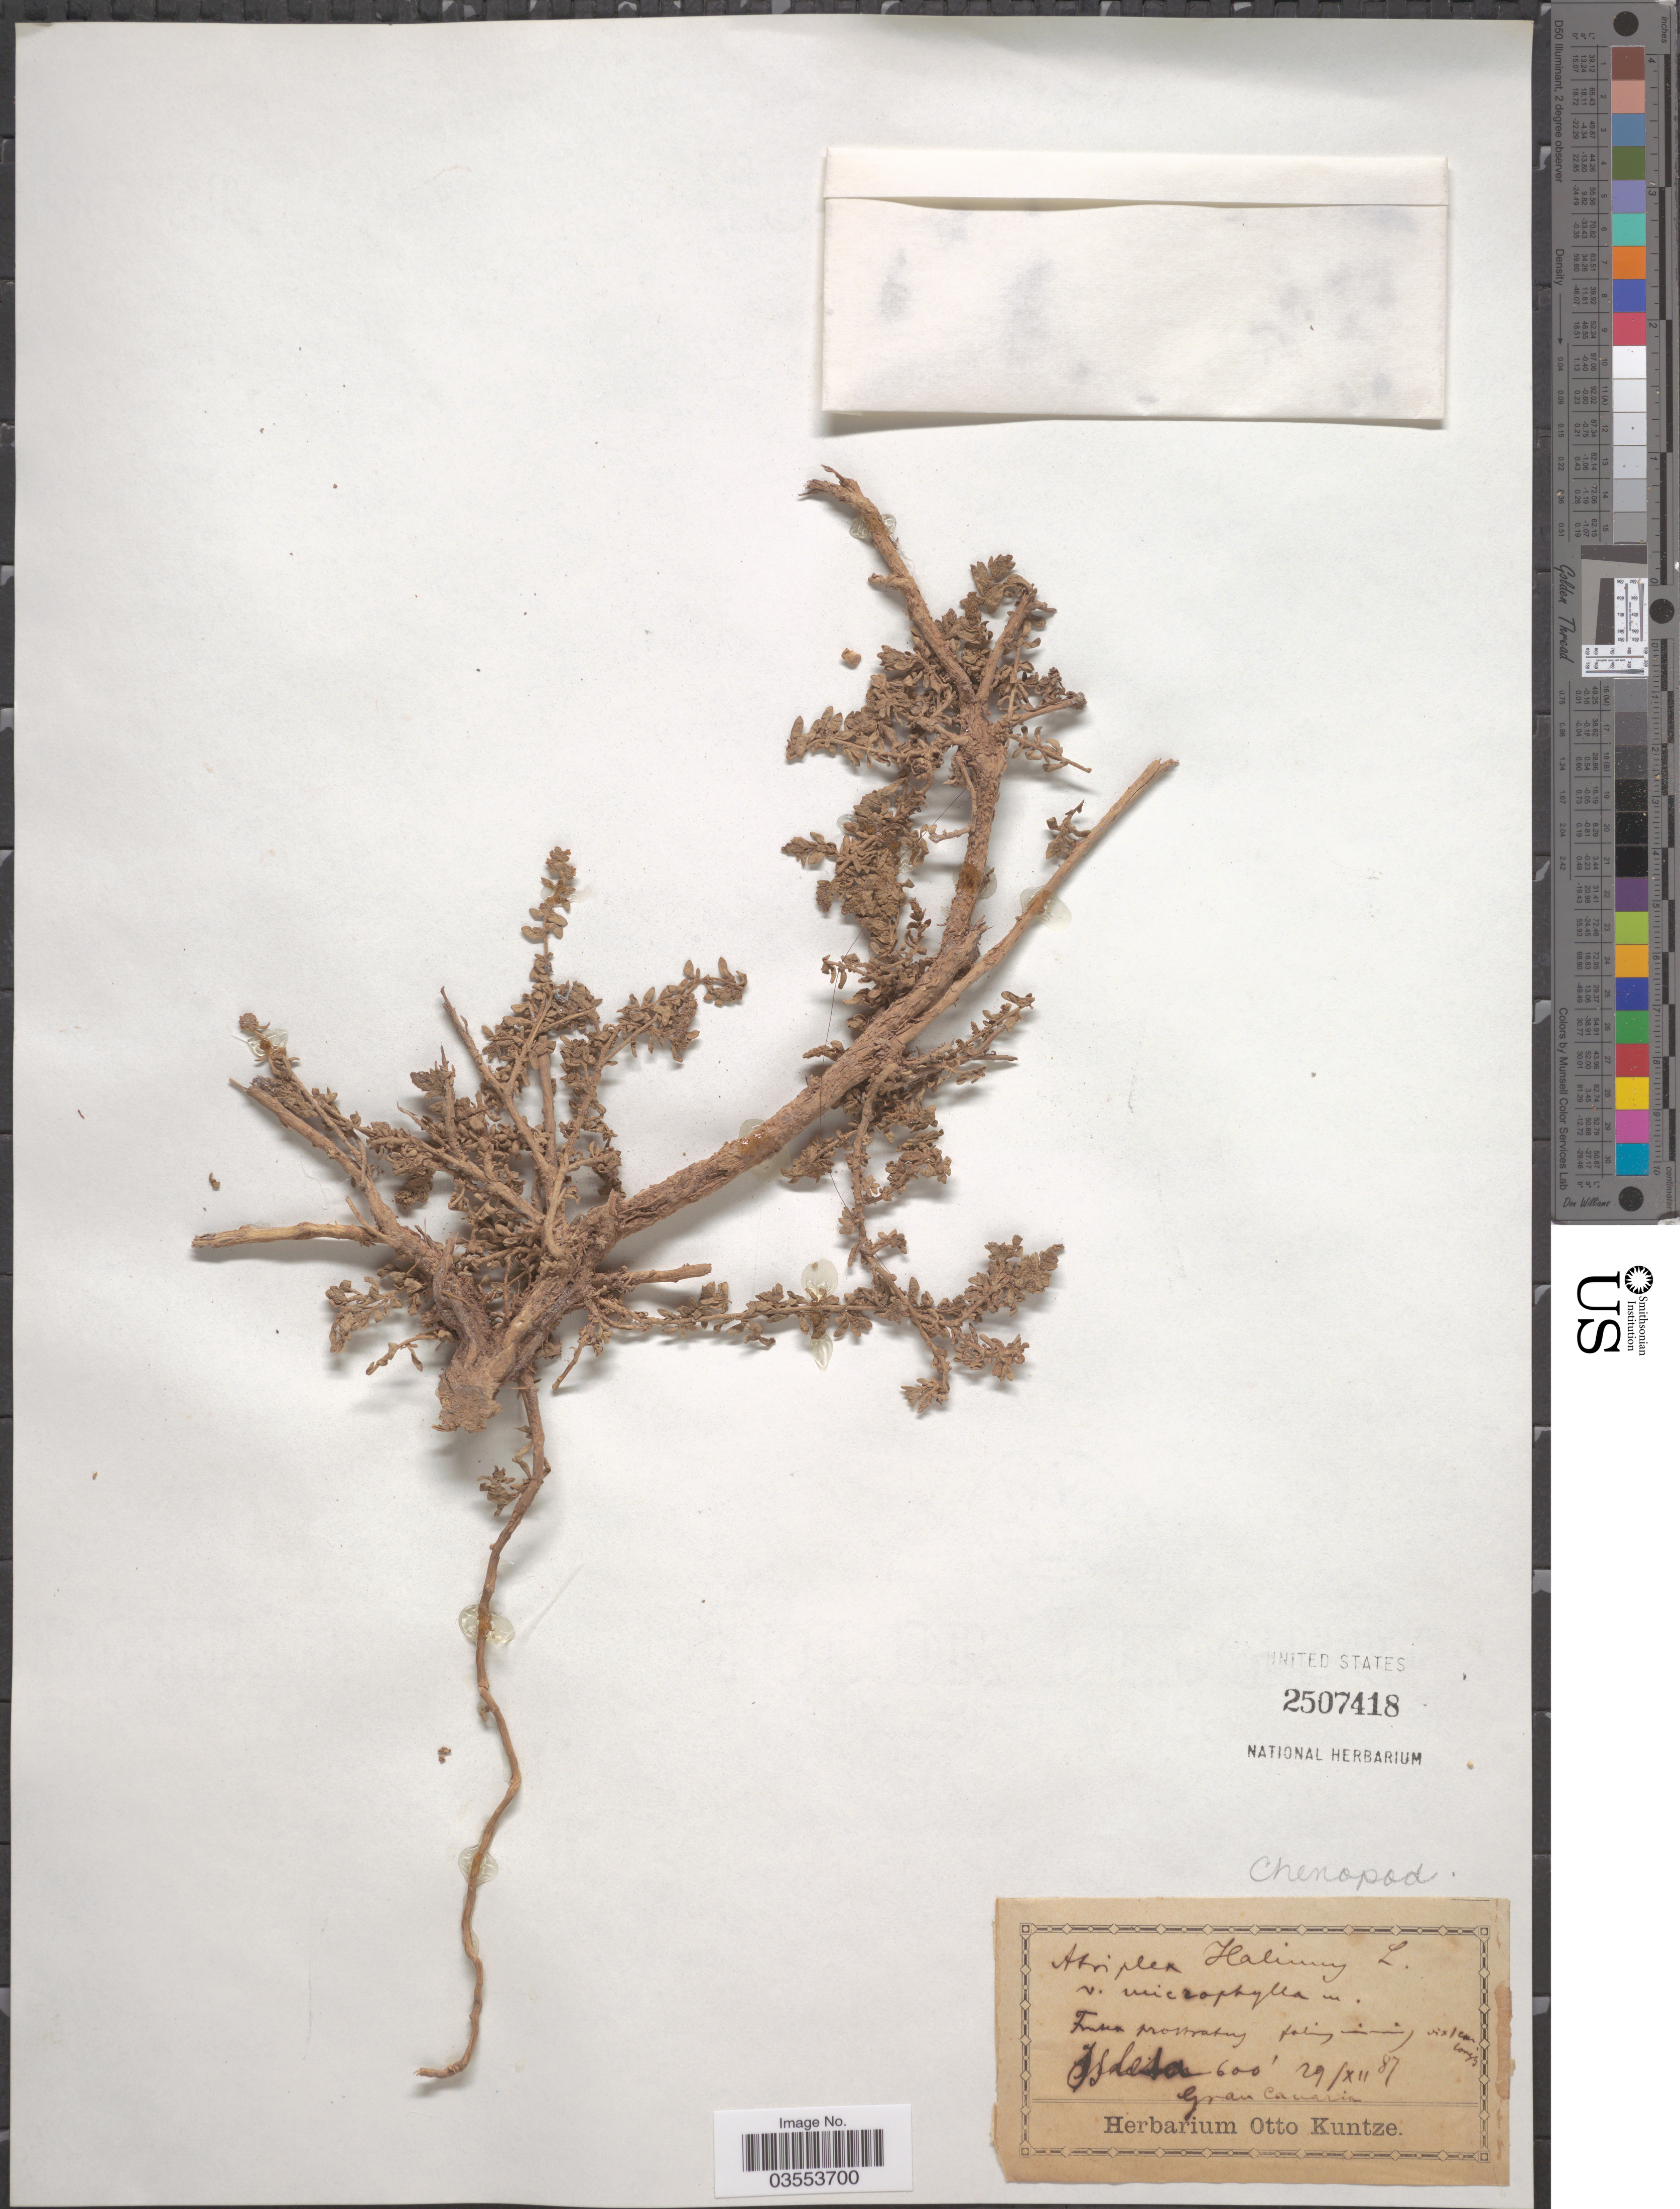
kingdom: Plantae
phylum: Tracheophyta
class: Magnoliopsida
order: Caryophyllales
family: Amaranthaceae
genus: Atriplex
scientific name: Atriplex cana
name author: Ledeb.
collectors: ex herb. Otto Kuntze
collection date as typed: Transcribed d/m/y: 29/12/87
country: Spain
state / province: Canarias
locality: Isleta. Gran Canaria.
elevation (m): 183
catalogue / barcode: US 2507418